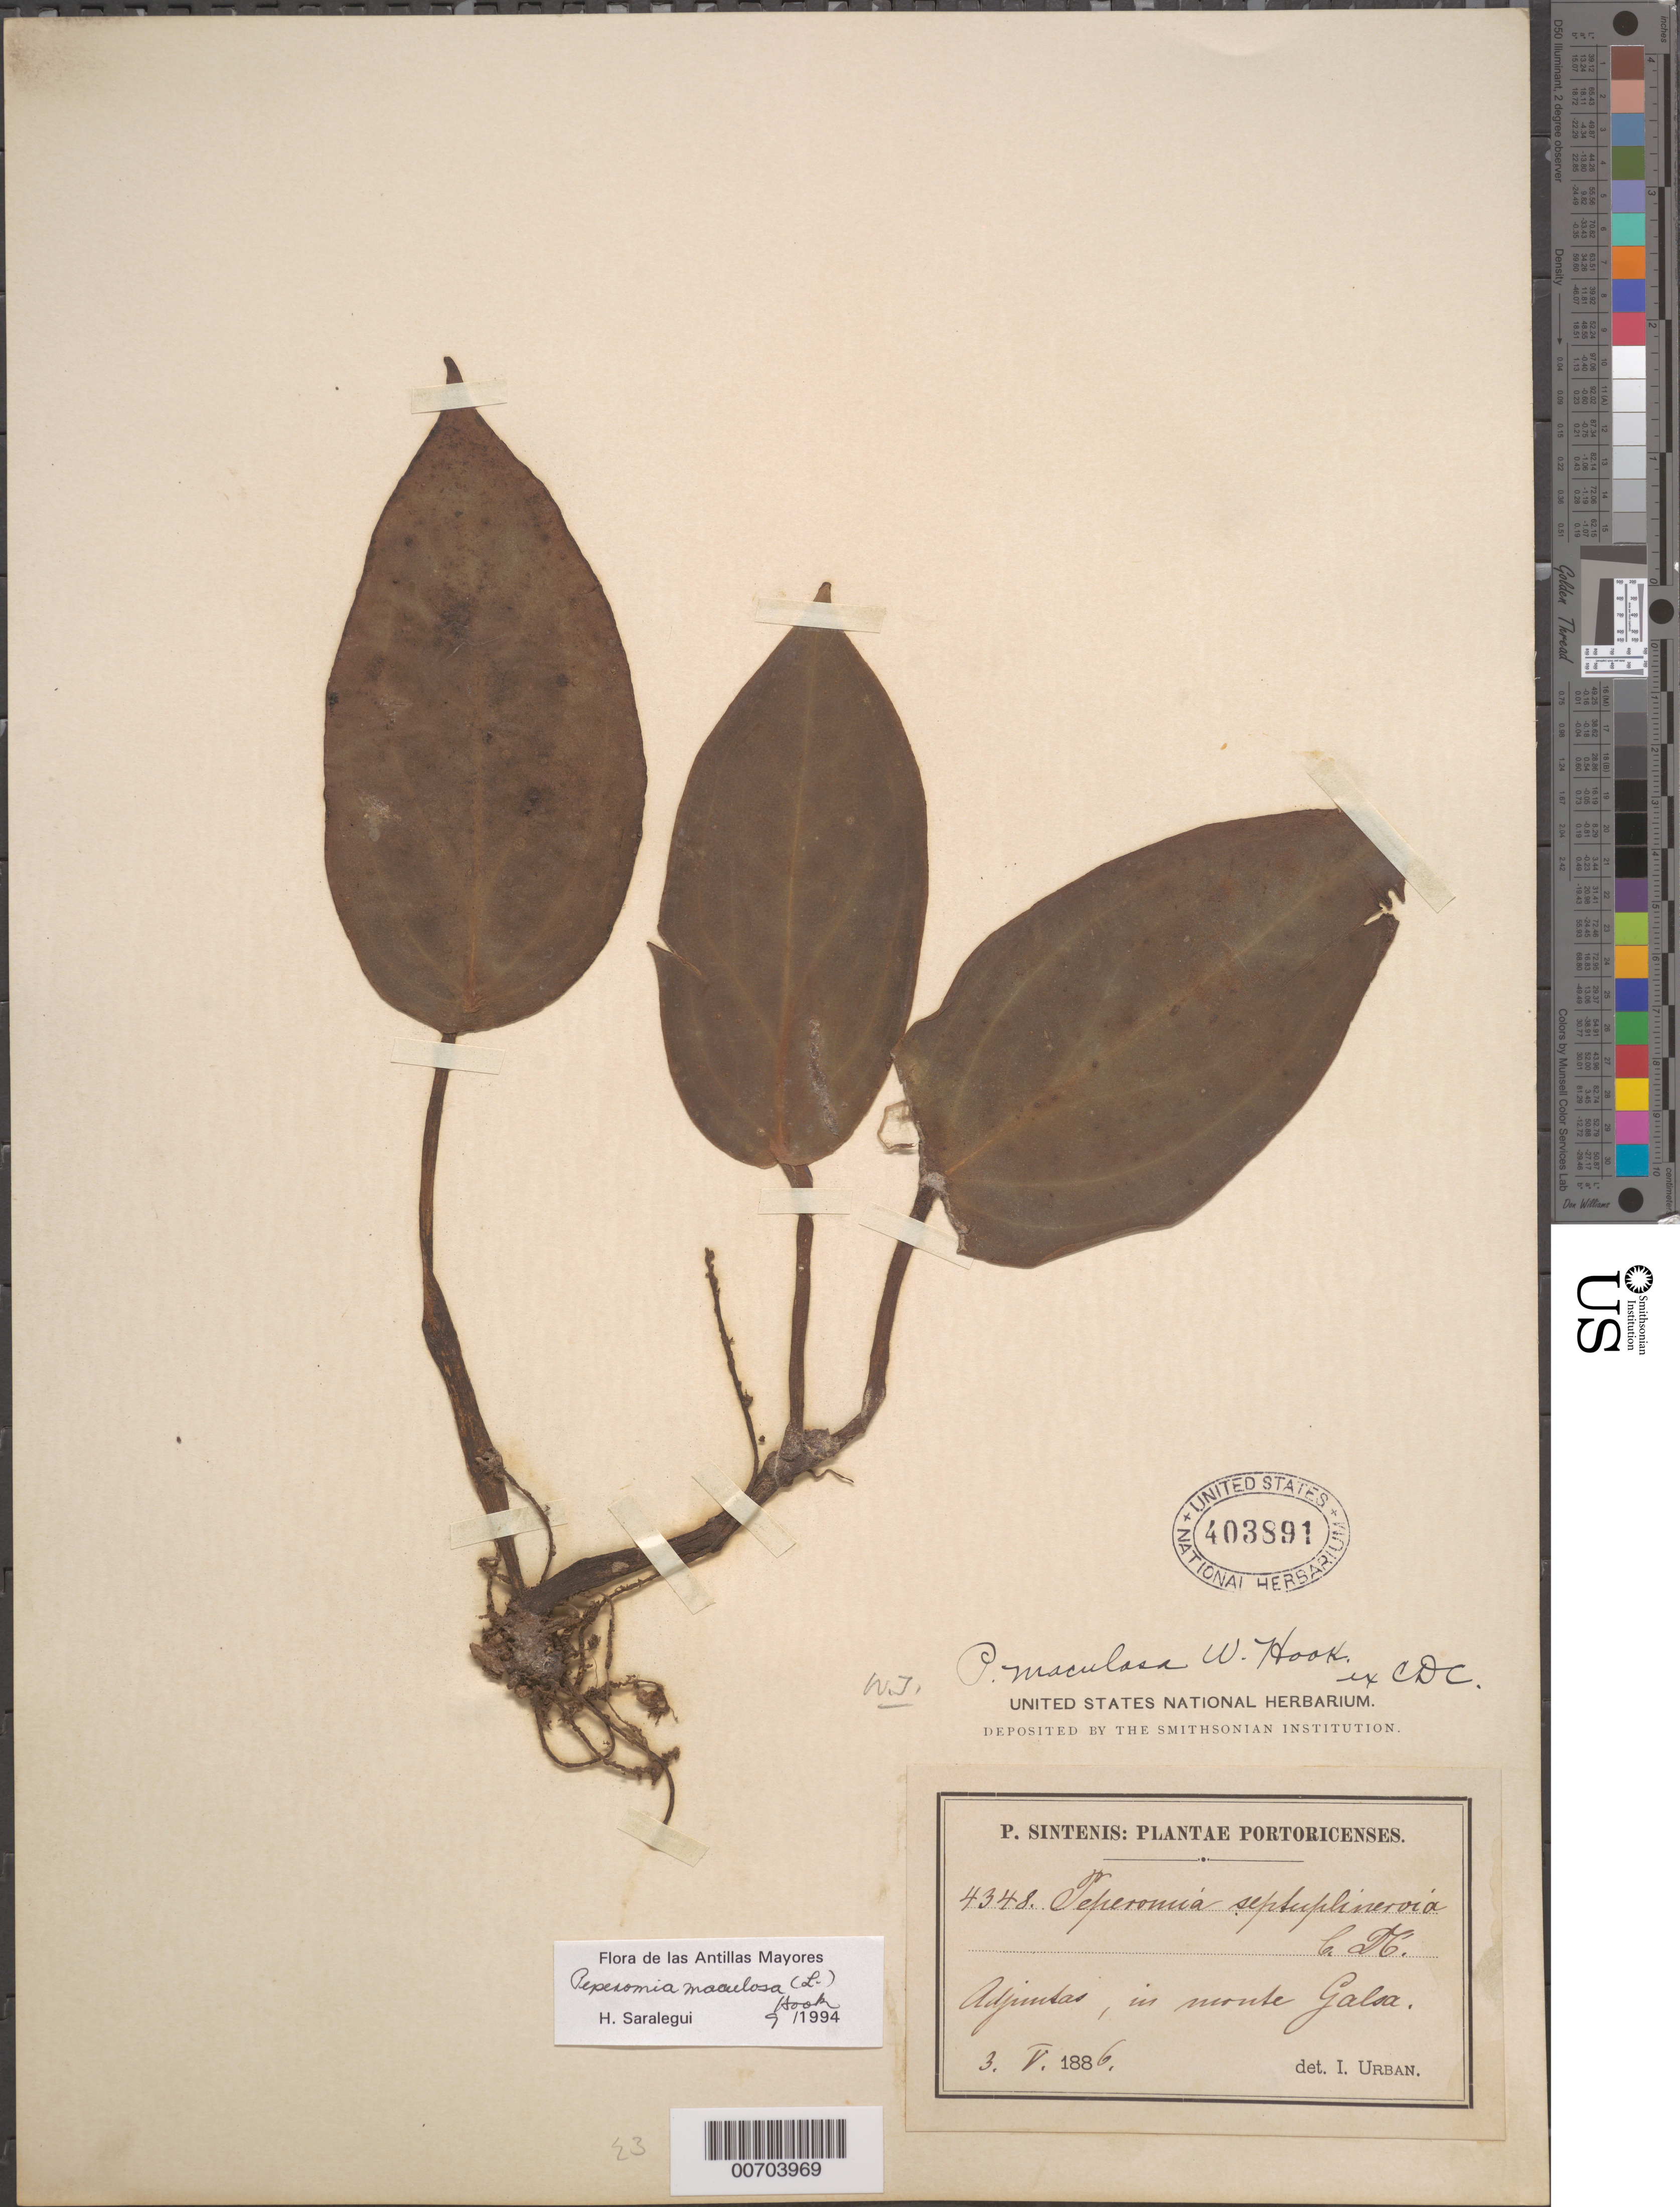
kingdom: Plantae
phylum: Tracheophyta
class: Magnoliopsida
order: Piperales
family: Piperaceae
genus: Peperomia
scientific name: Peperomia maculosa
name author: (L.) Hook.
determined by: Saralegui Boza, H.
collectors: P. Sintenis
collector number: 4348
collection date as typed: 03 May 1886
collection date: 1886-05-03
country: Puerto Rico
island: Greater Antilles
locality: Adjuntas, in monte Galsa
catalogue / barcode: US 403891